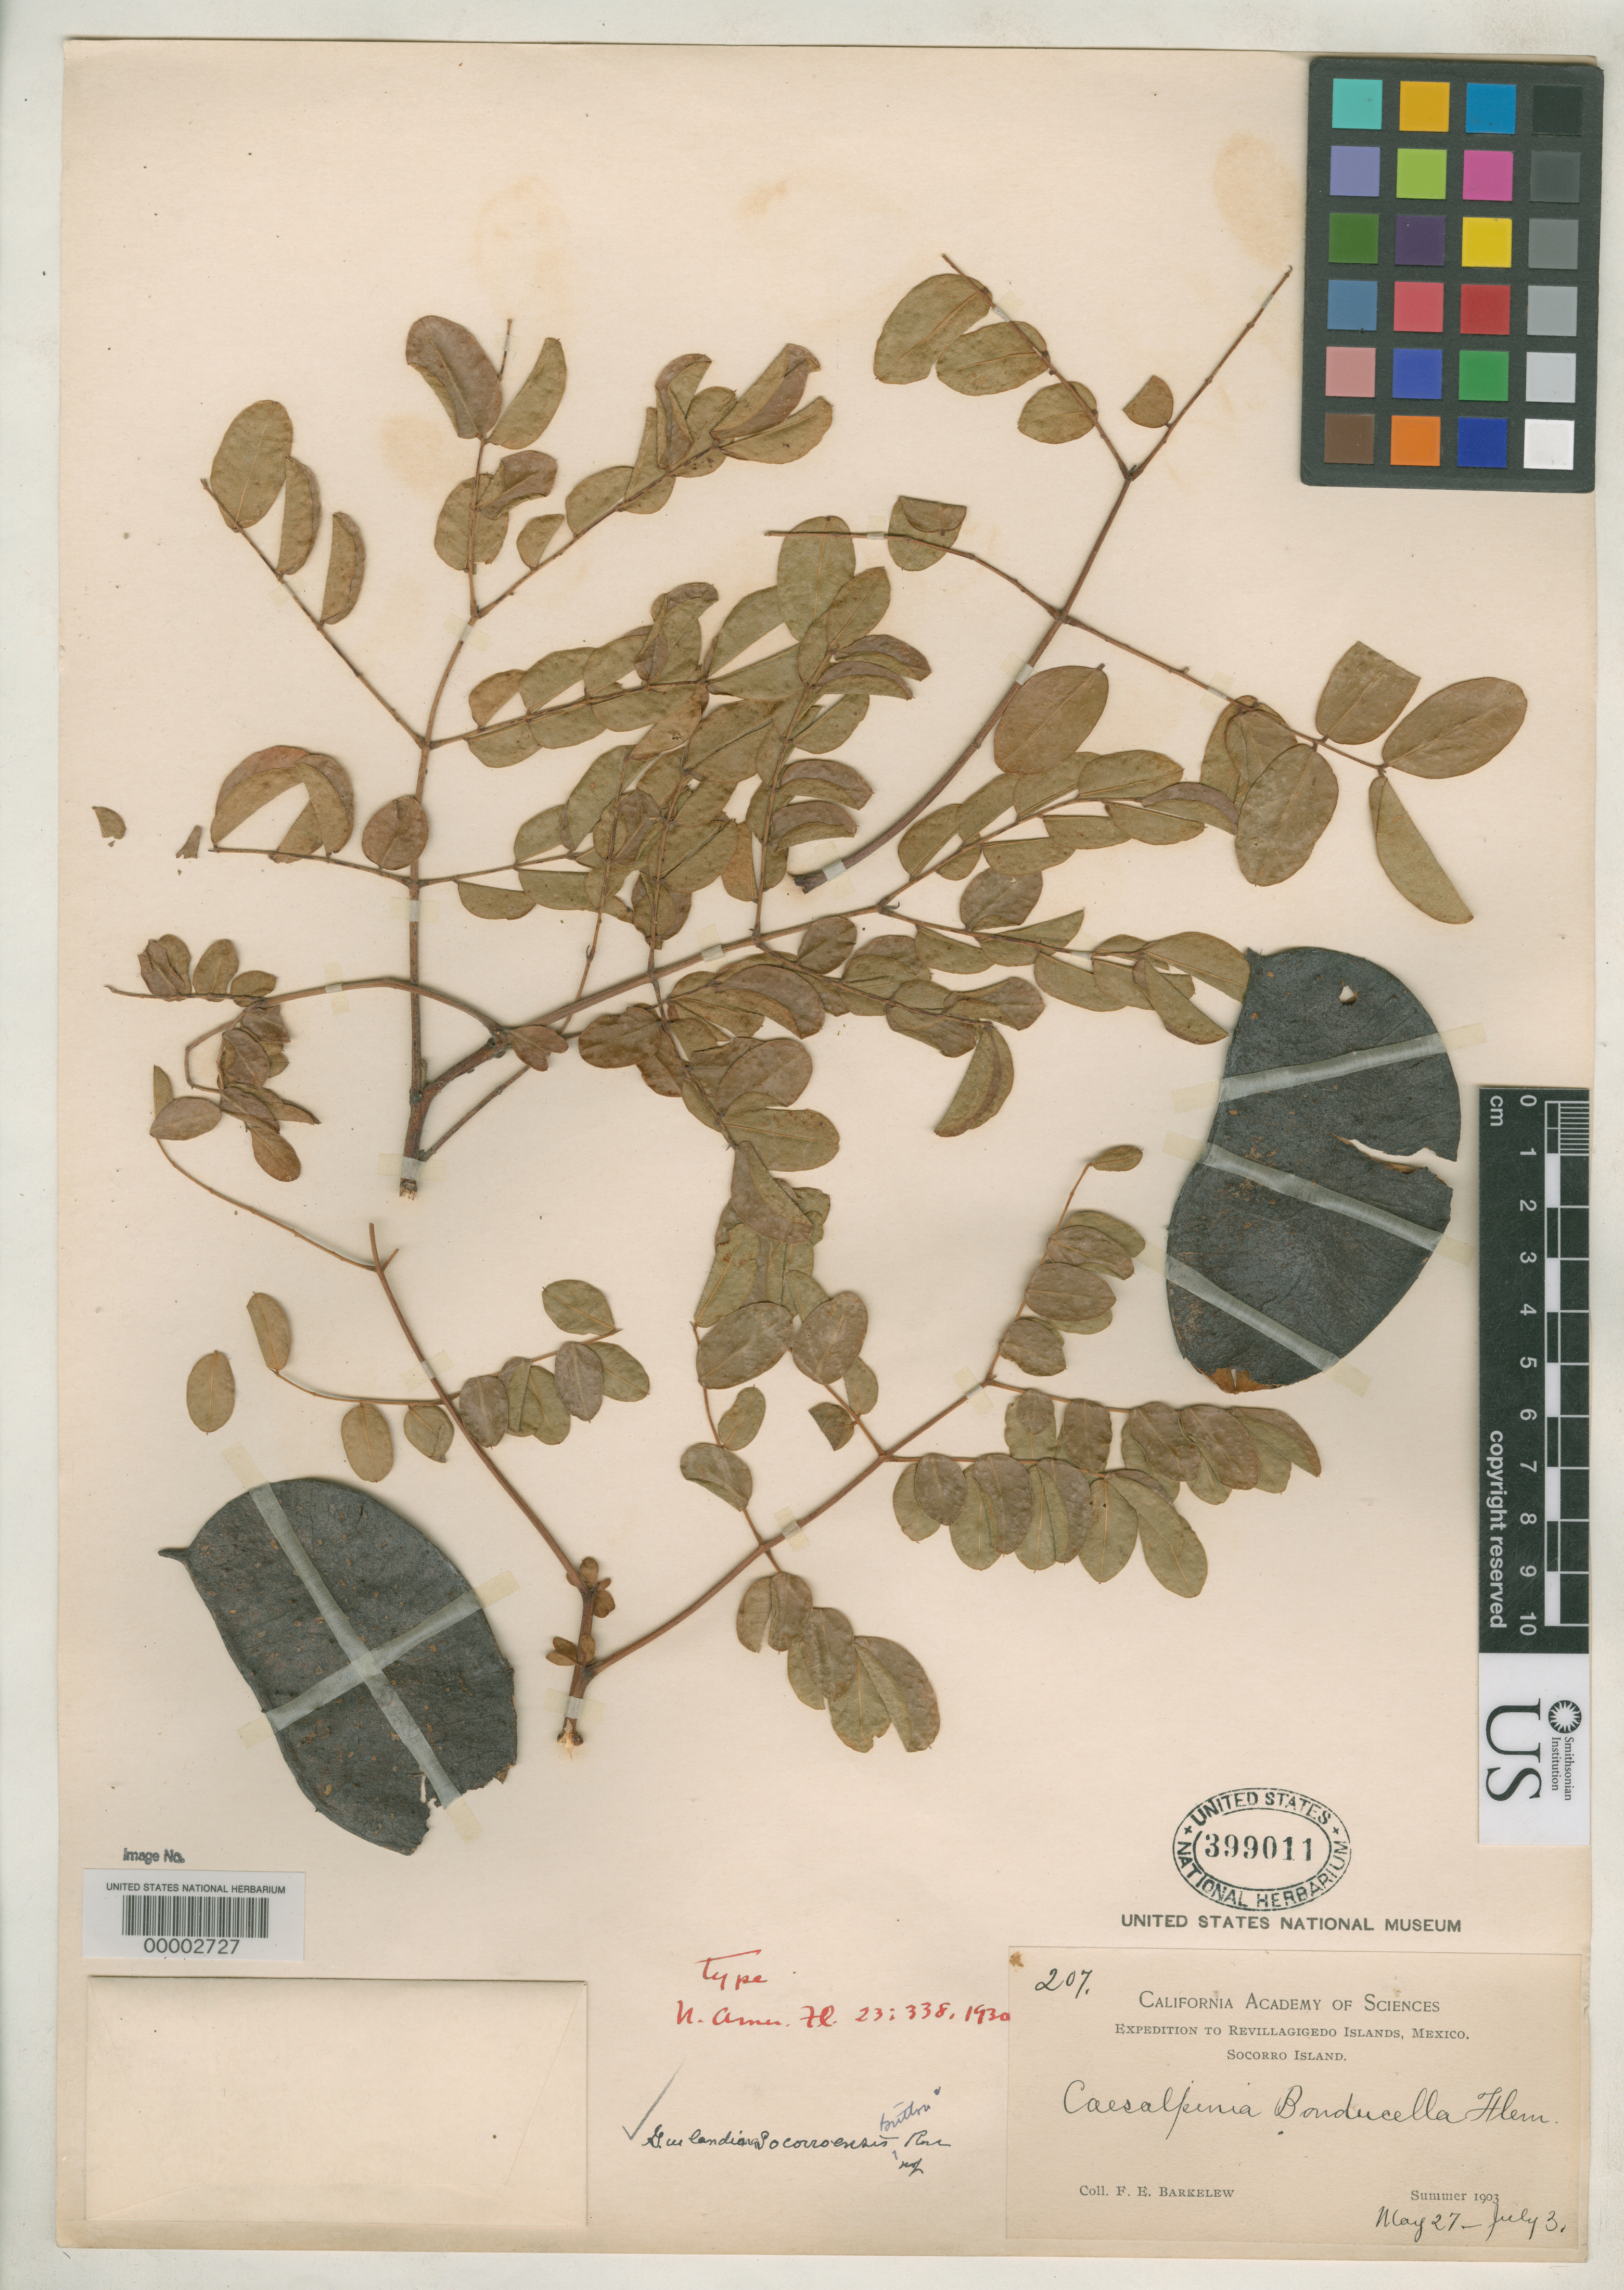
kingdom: Plantae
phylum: Tracheophyta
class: Magnoliopsida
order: Fabales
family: Fabaceae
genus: Guilandina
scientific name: Guilandina socorrensis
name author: Britton & Rose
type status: Type Collection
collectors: F. Barkelew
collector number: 207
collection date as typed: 27 May 1903 to 03 Jul 1903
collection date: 1903-05-27/1903-07-03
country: Mexico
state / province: Colima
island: Socorro Island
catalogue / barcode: US 399011